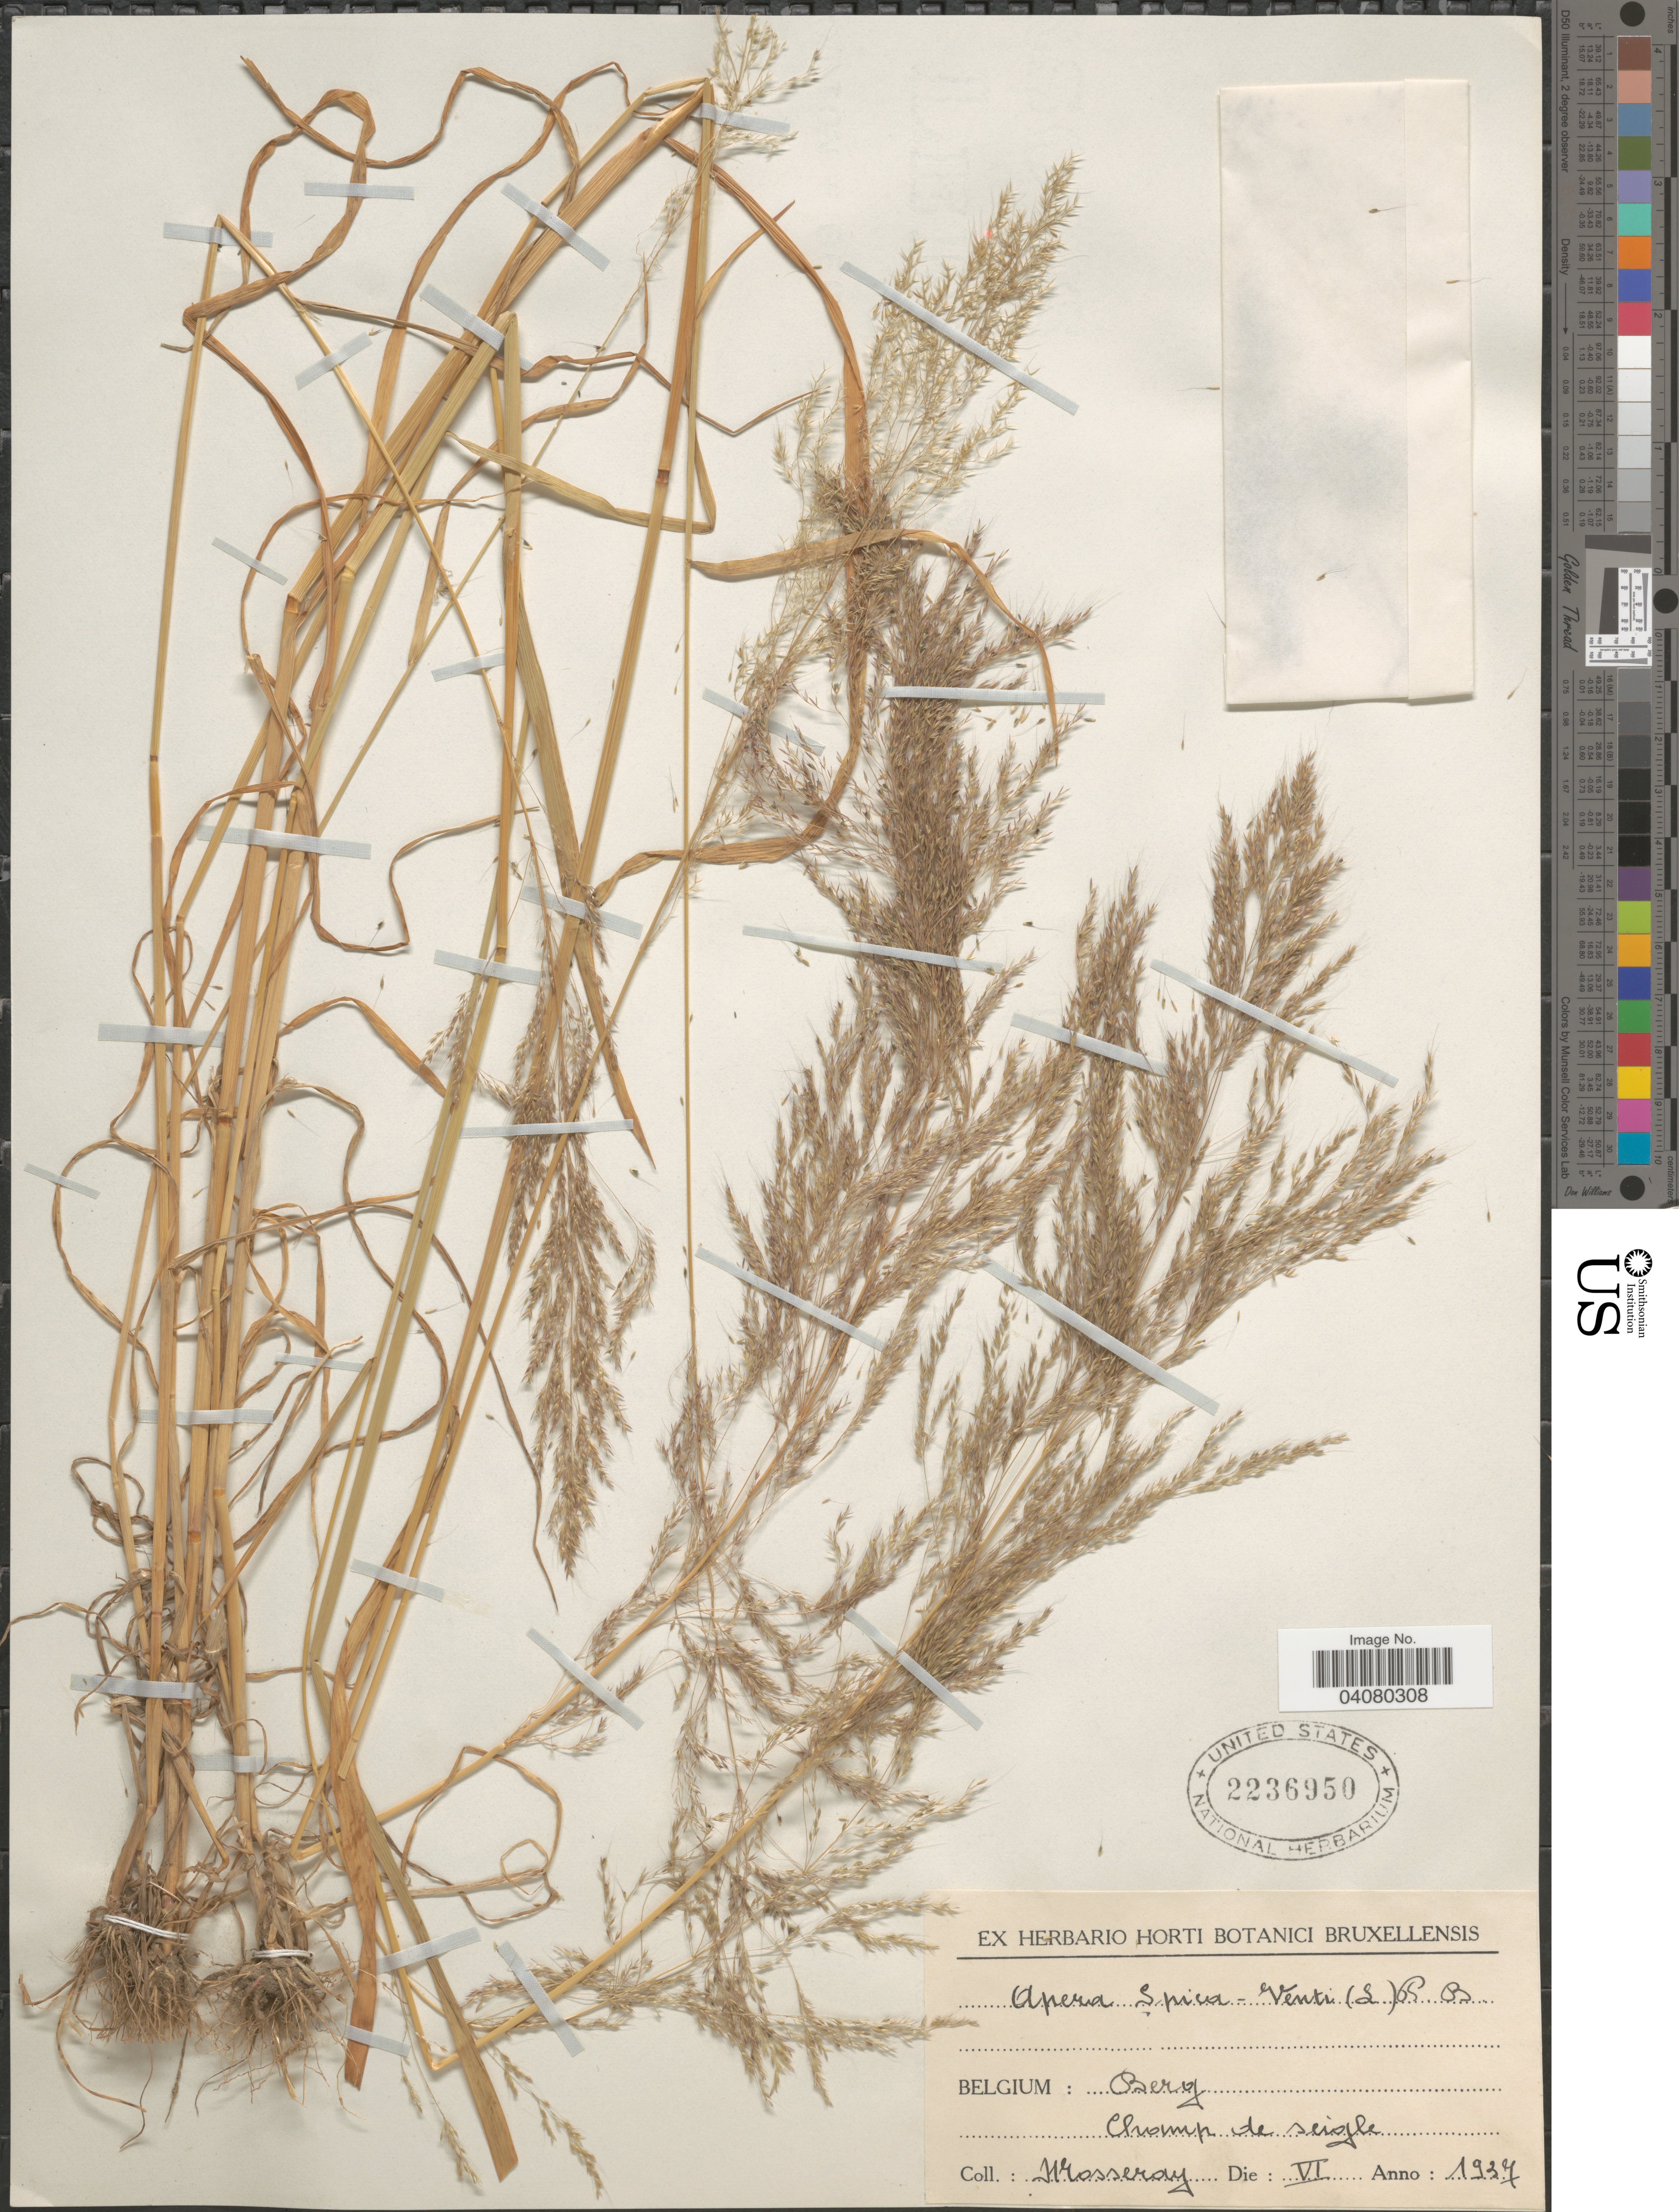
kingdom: Plantae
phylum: Tracheophyta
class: Liliopsida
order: Poales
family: Poaceae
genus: Apera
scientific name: Apera spica-venti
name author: (L.) P. Beauv.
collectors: Mosseray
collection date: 1937-06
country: Belgium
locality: Berg. Champ de seigle.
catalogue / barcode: US 2236950